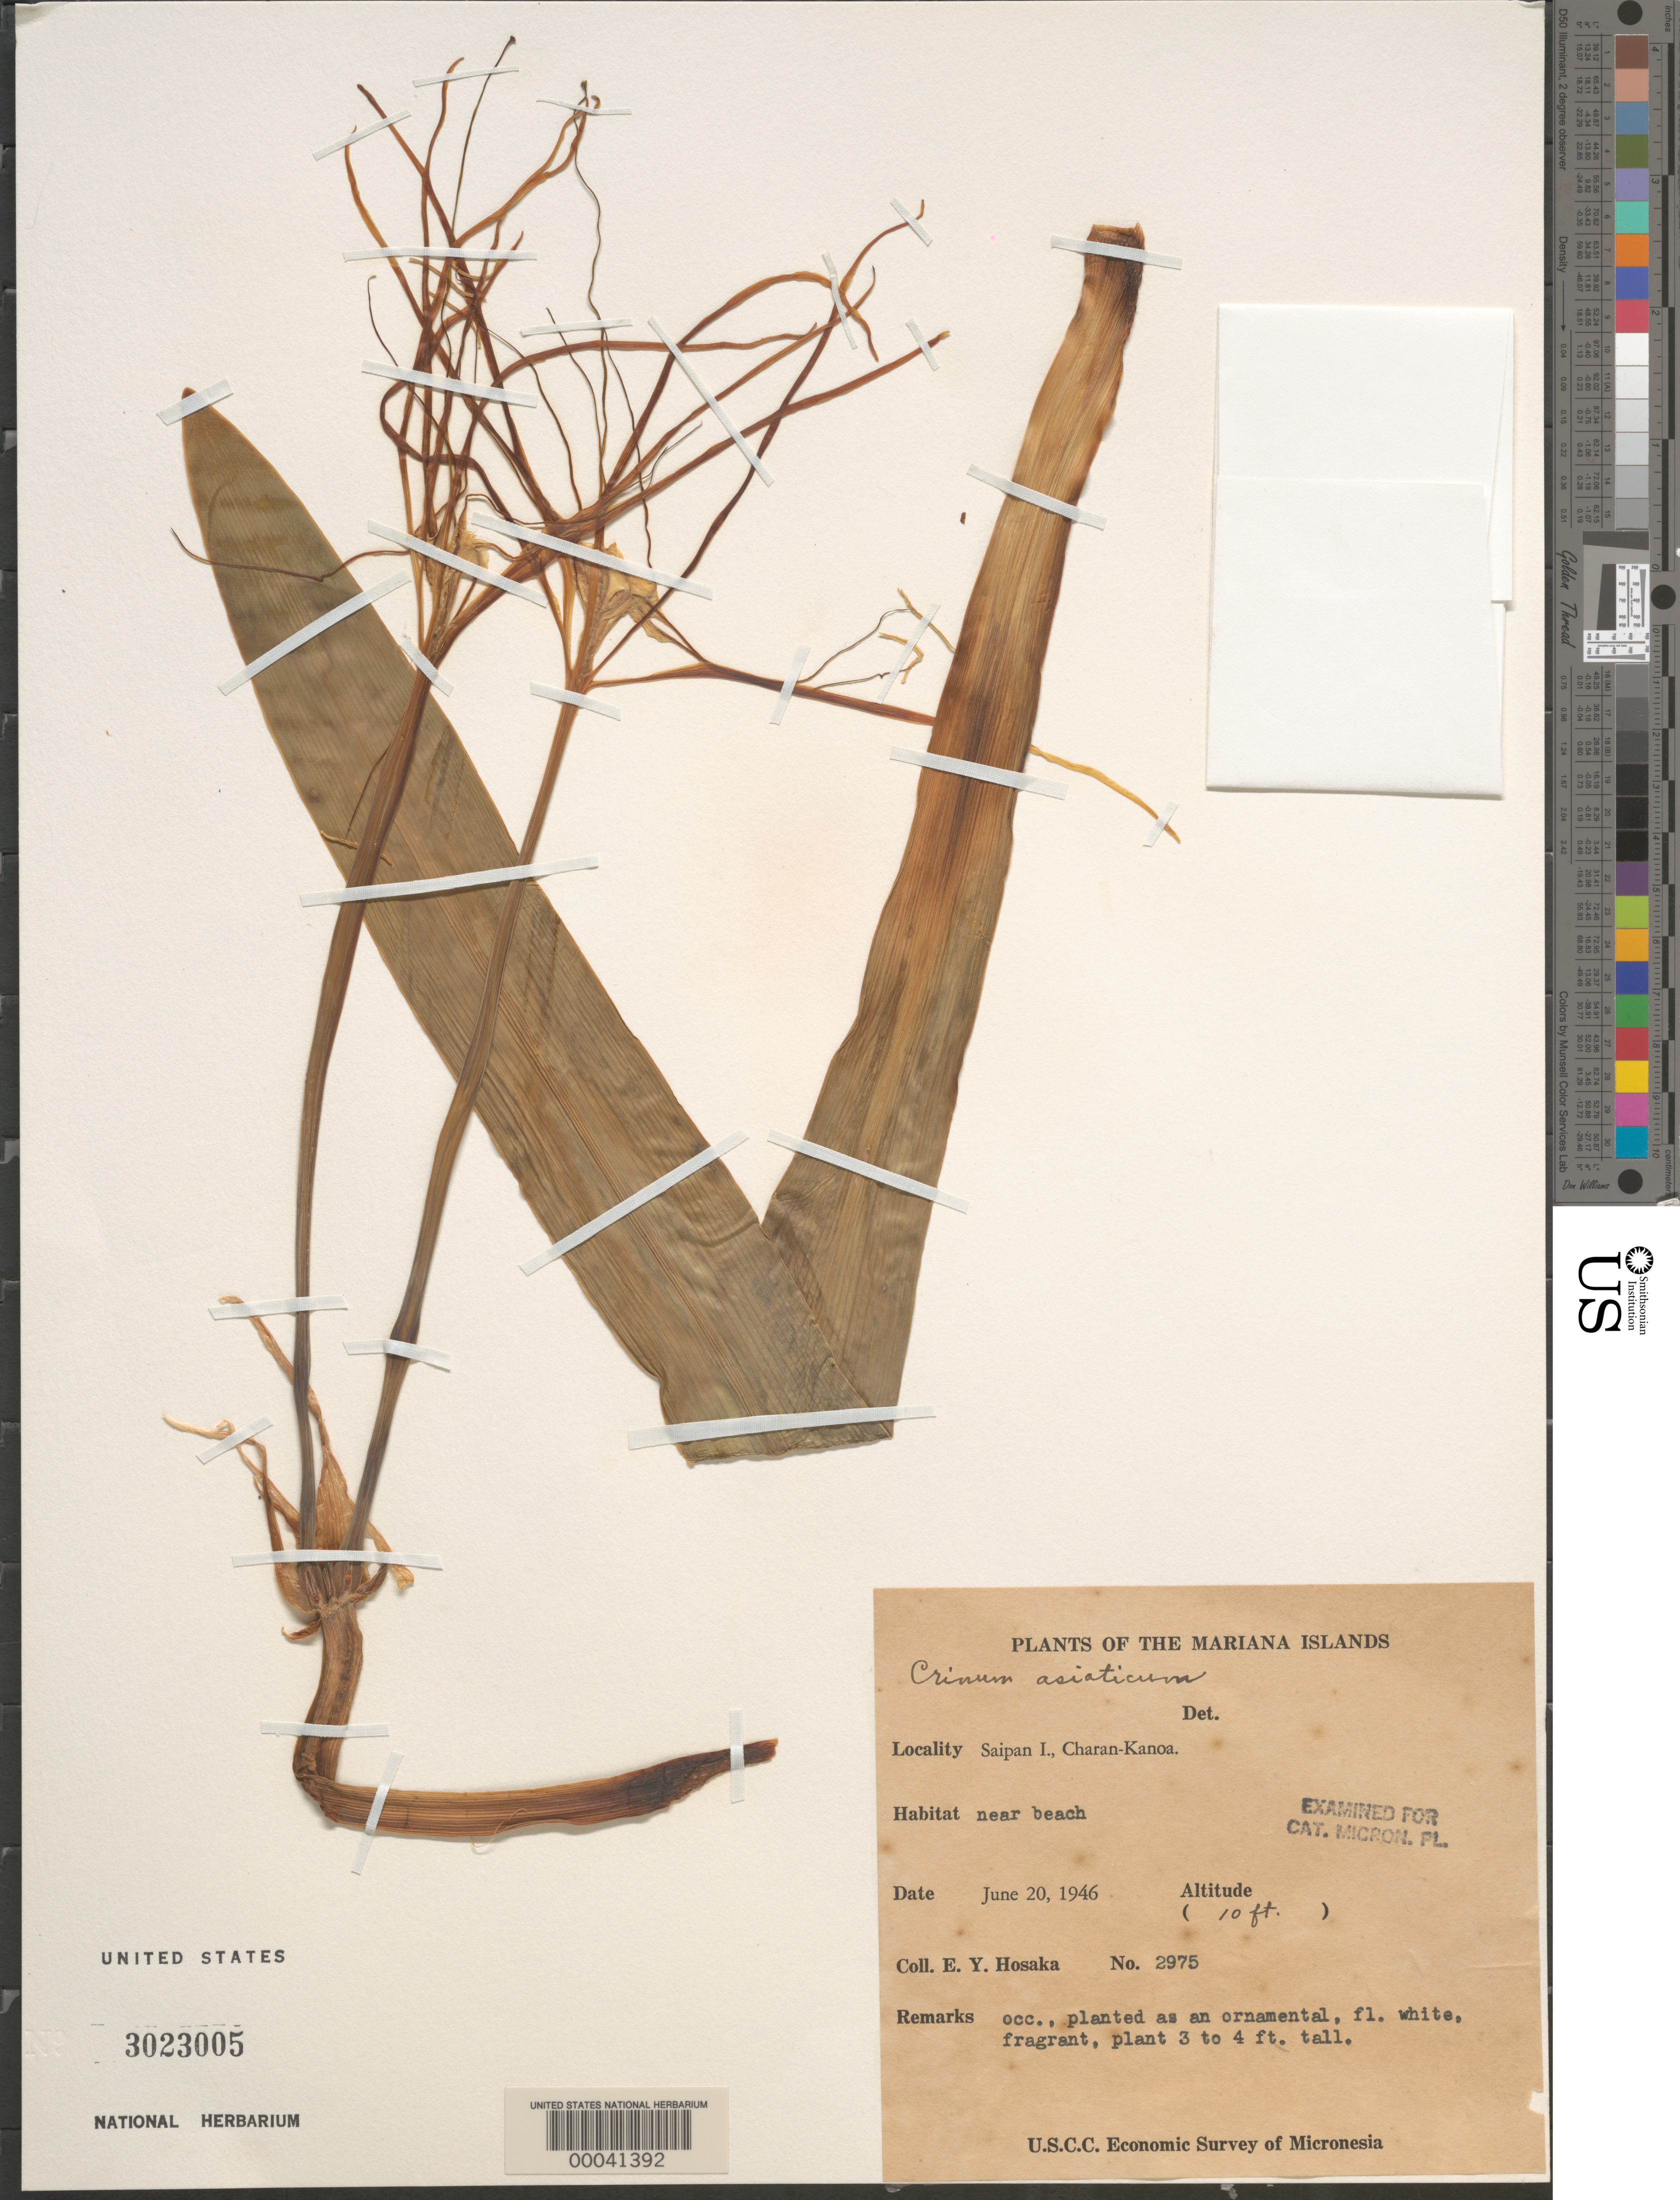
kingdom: Plantae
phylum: Tracheophyta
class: Liliopsida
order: Asparagales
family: Amaryllidaceae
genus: Crinum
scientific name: Crinum asiaticum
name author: L.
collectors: E. Y. Hosaka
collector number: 2975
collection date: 1946-06-20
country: Northern Mariana Islands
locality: Mariana Islands. Saipan I., Charan-Kanoa.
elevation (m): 3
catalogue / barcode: US 3023005